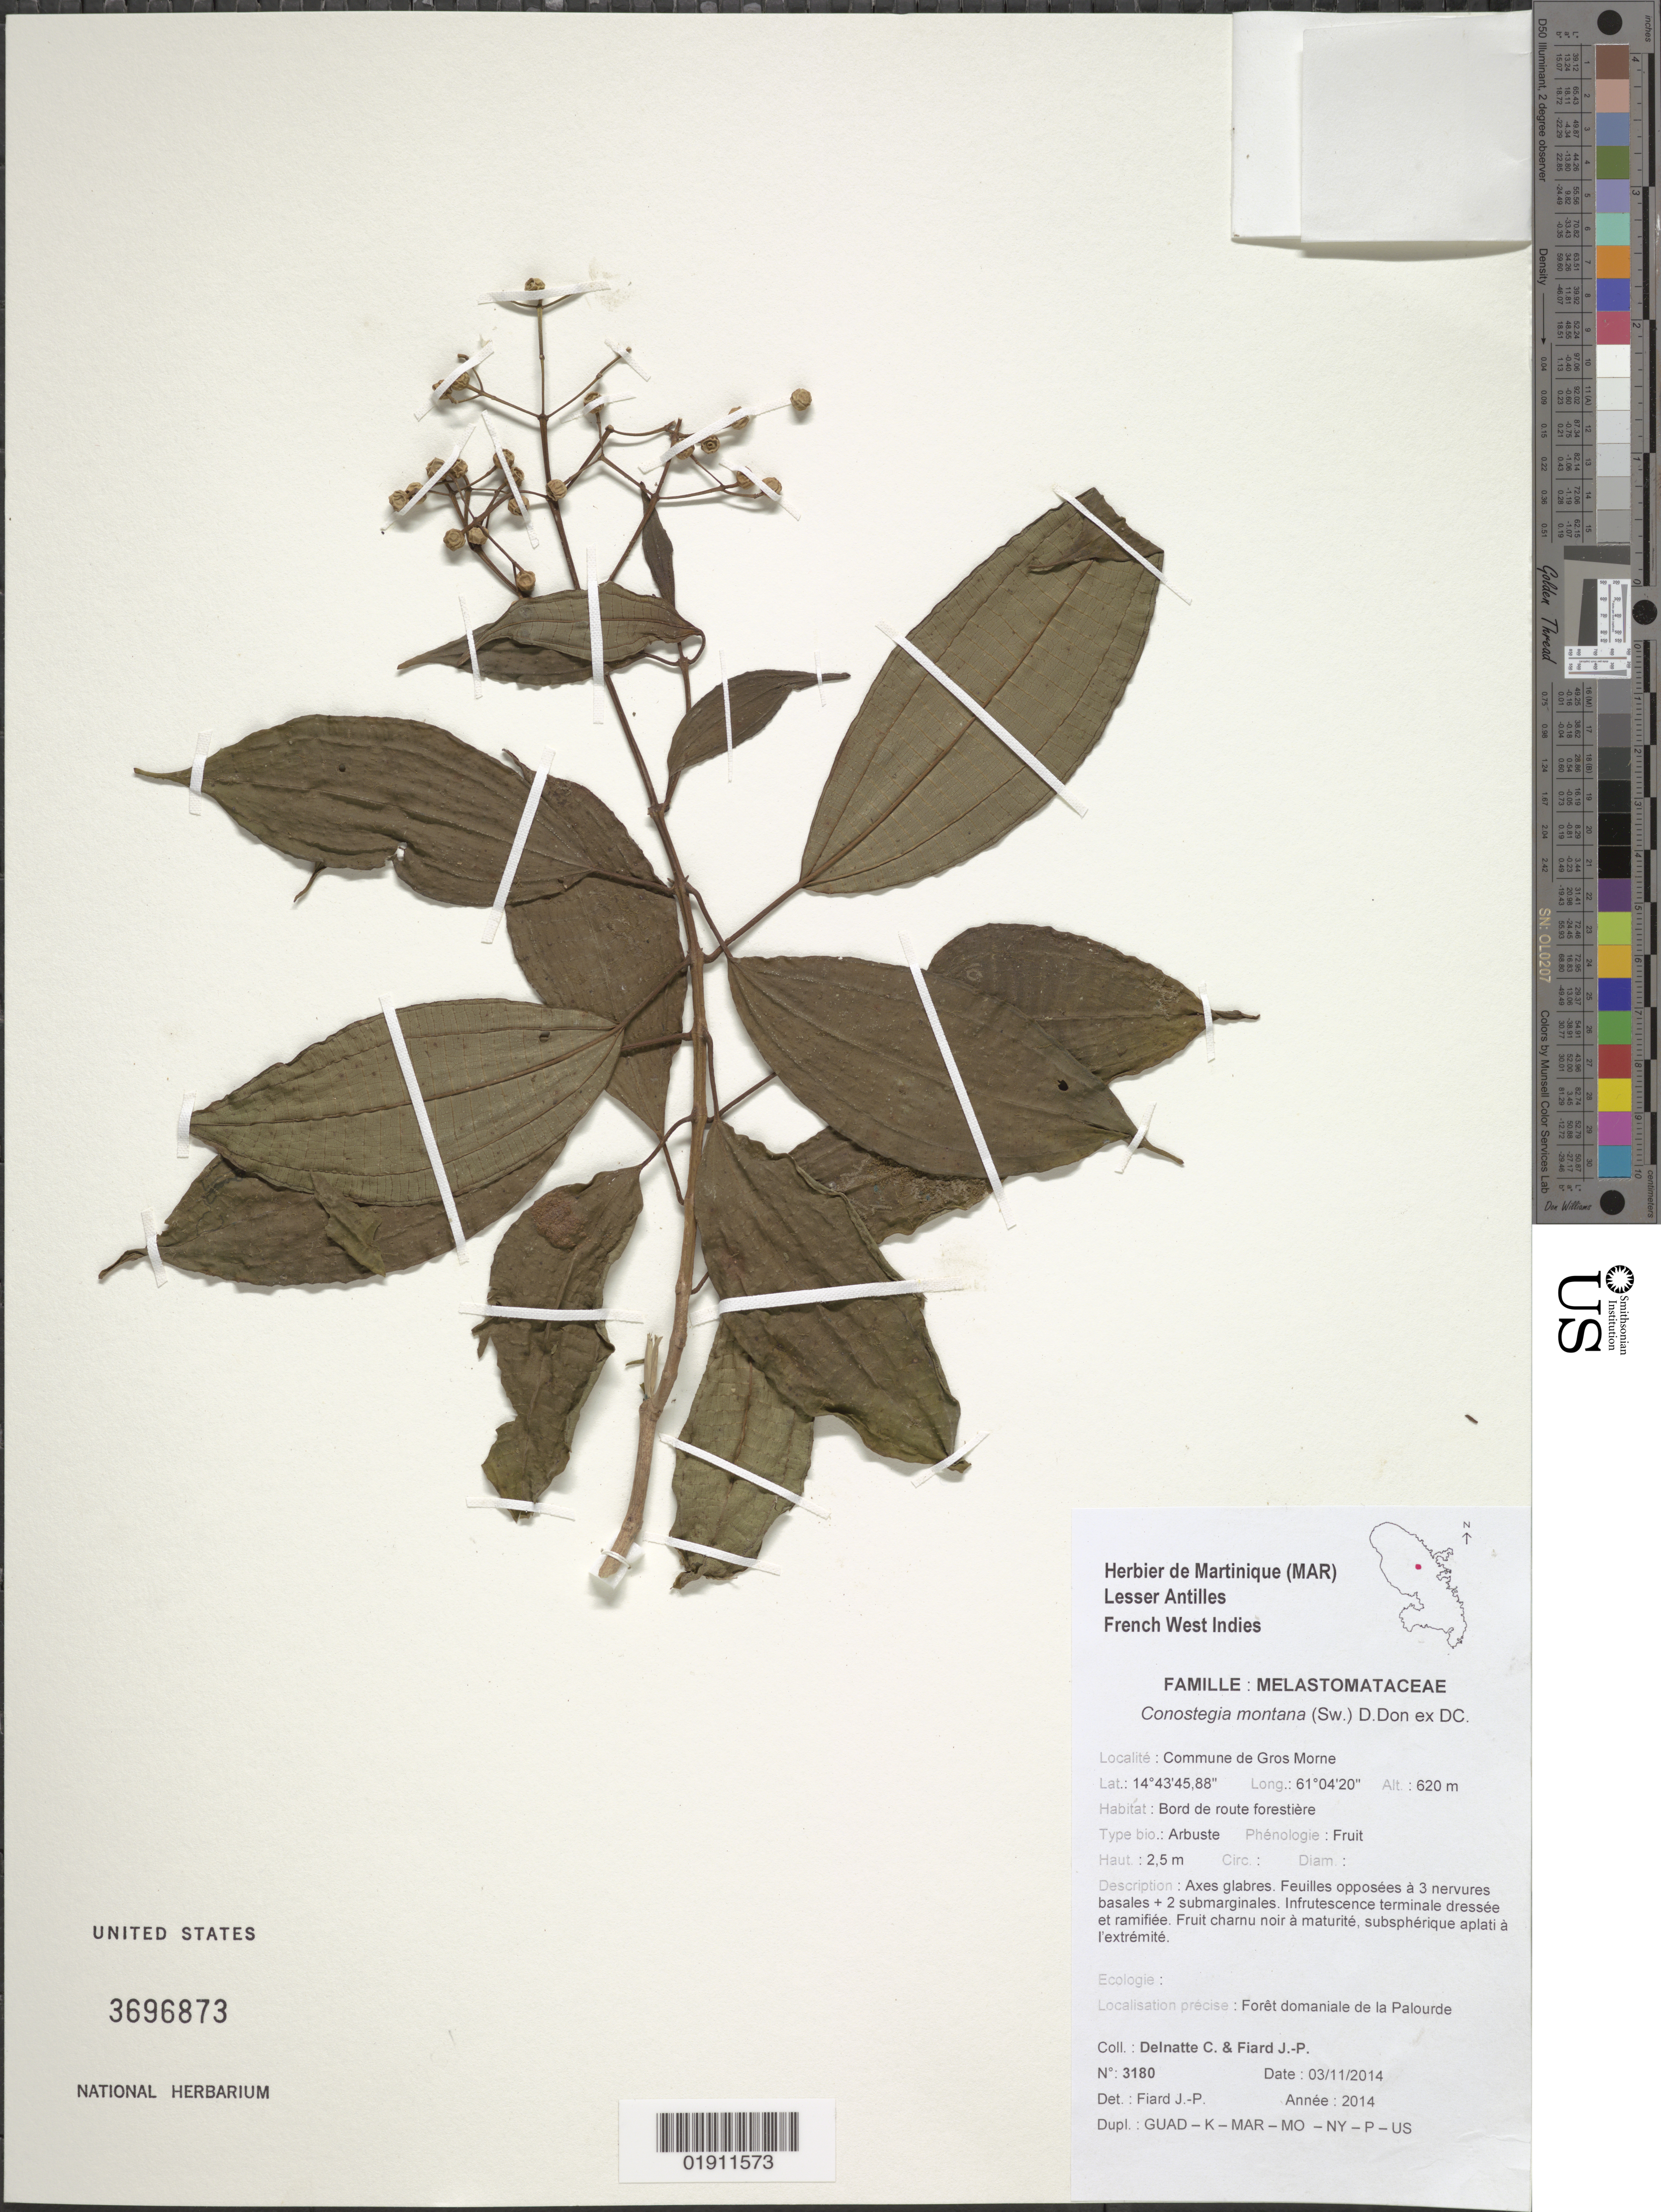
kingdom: Plantae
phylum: Tracheophyta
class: Magnoliopsida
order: Myrtales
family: Melastomataceae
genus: Conostegia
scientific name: Conostegia montana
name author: (Sw.) D. Don ex DC.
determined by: Fiard, J. P.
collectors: C. Delnatte & J.-P. Fiard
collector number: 3180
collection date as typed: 03/11/2014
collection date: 2014-11-03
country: Martinique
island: Martinique I.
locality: Commune de Gros Morne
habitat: Bord de route forestière, Forêt domaniale del la Palourde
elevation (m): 620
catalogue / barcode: US 3696873